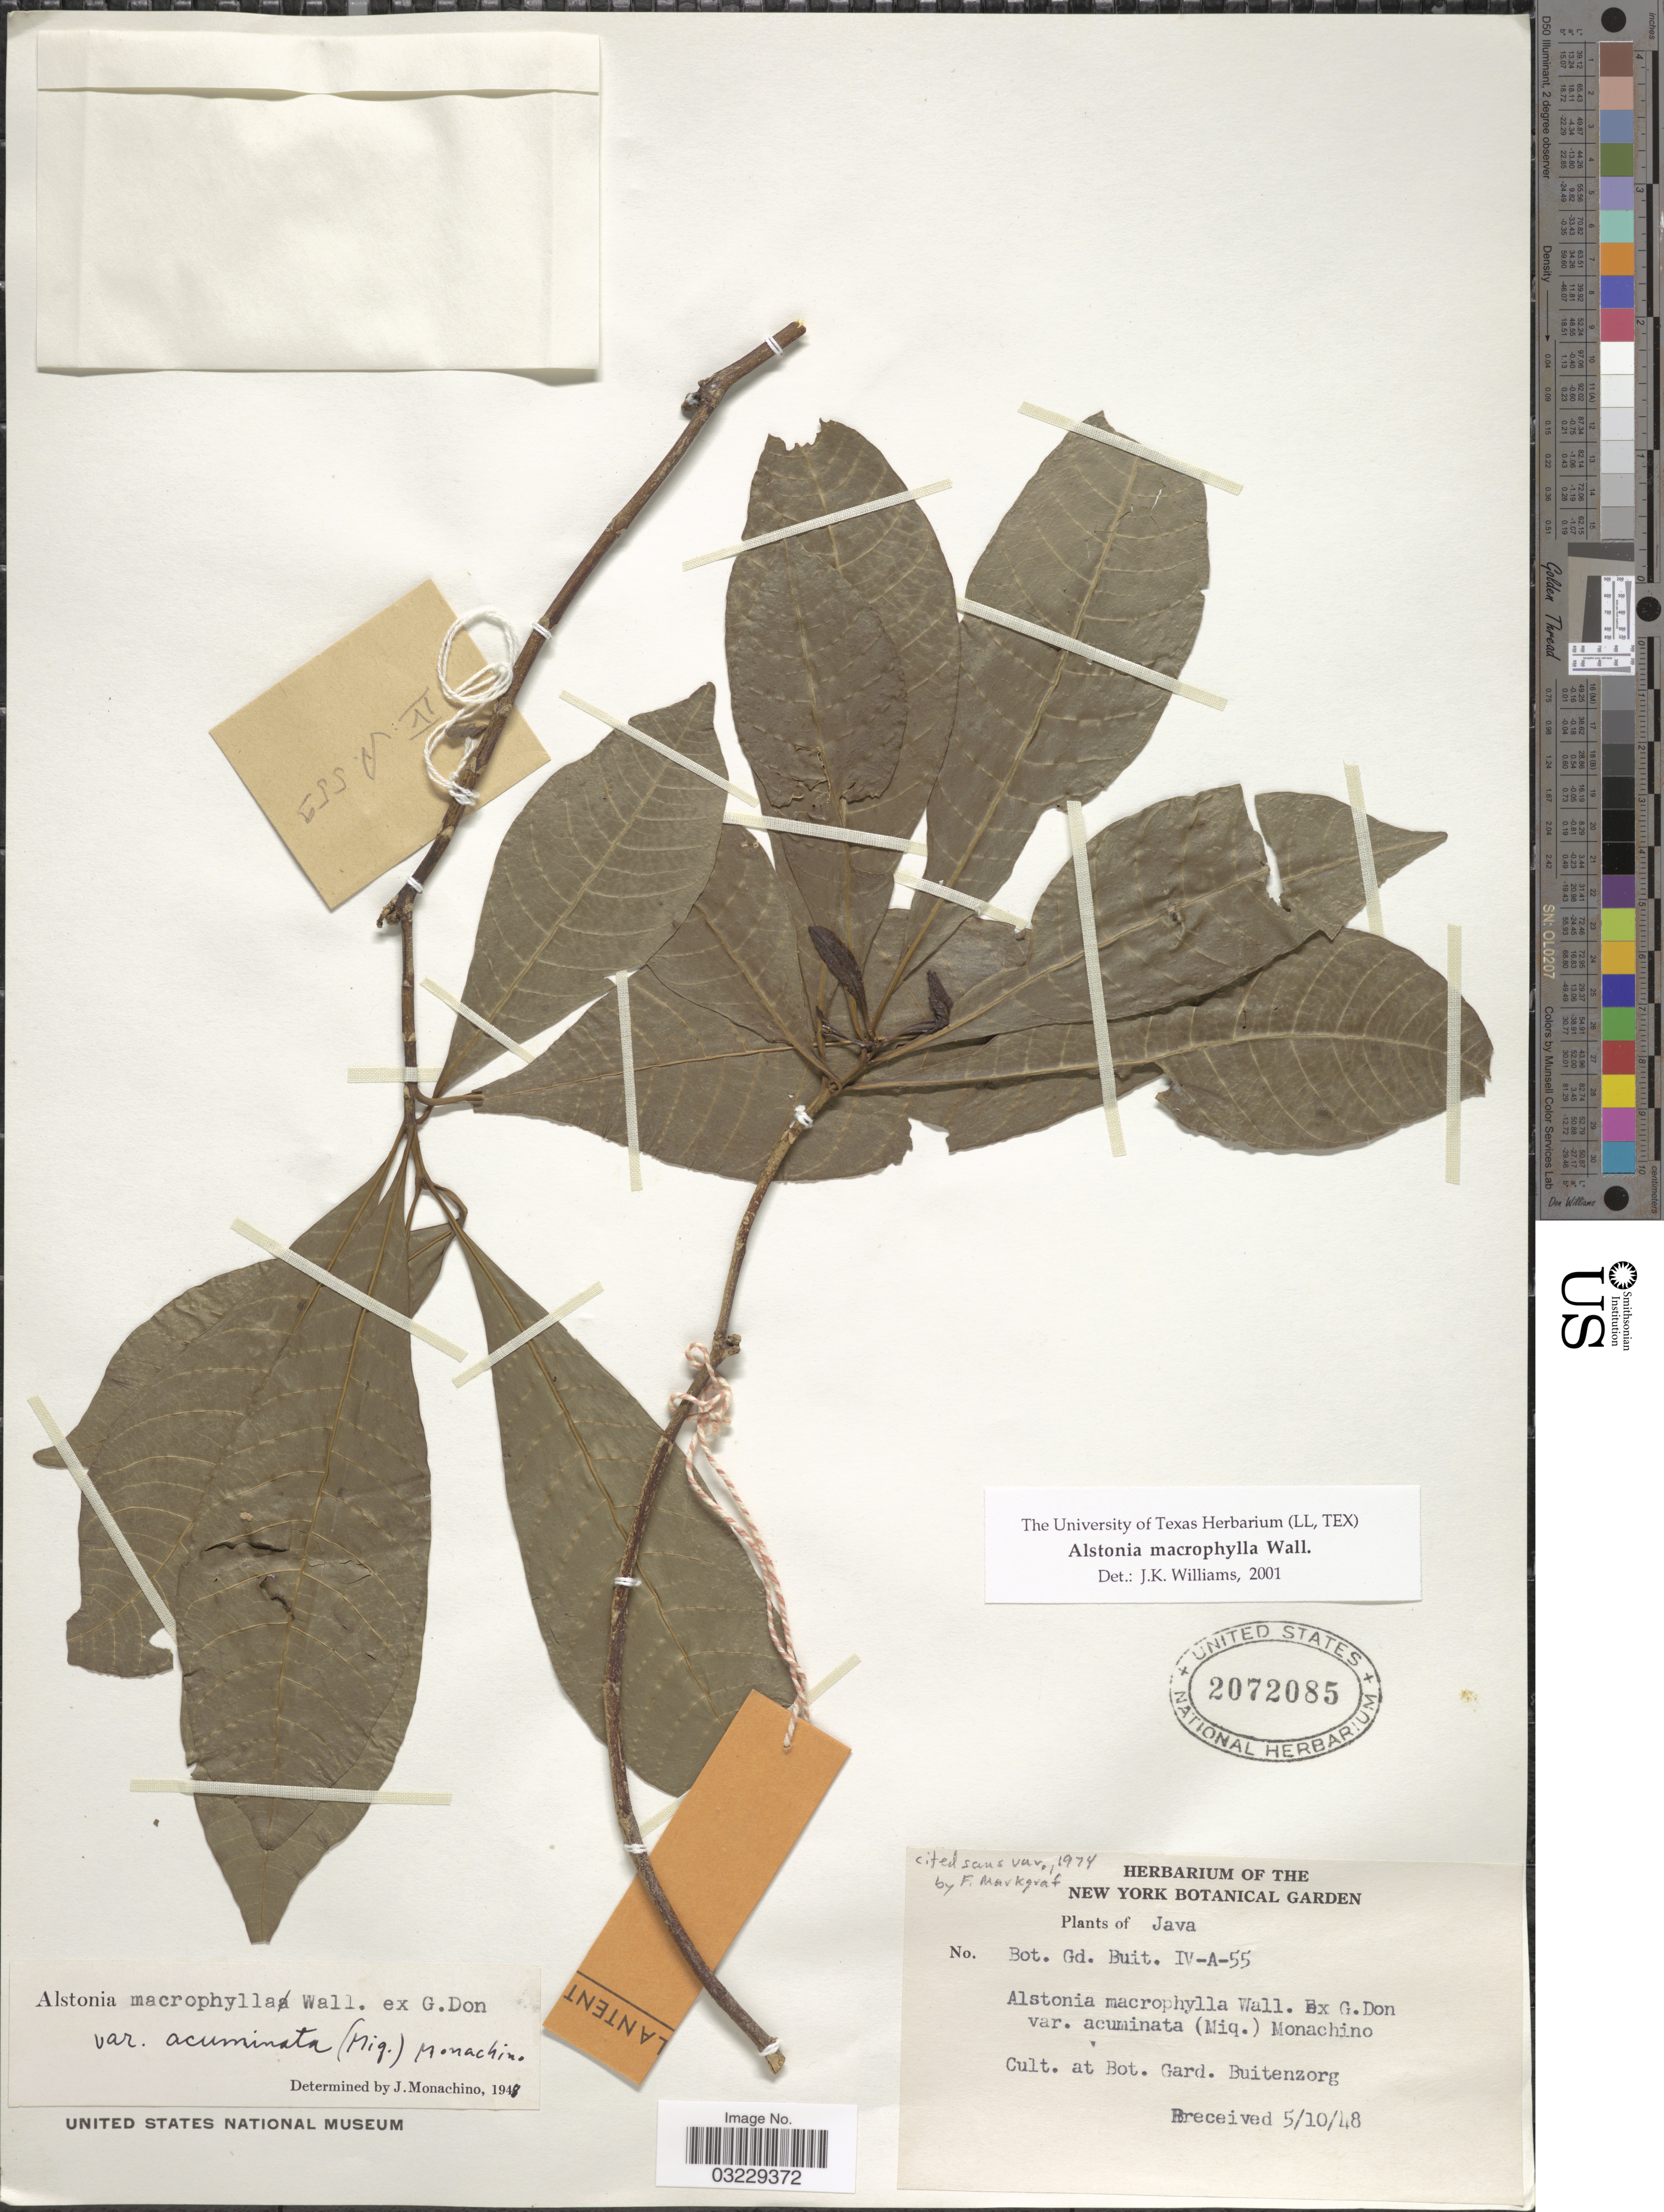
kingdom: Plantae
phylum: Tracheophyta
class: Magnoliopsida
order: Gentianales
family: Apocynaceae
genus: Alstonia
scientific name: Alstonia macrophylla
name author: Wall. ex G. Don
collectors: New York Botanical Gardens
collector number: Bot. Gd. Buit. IV-A-55 ?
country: Indonesia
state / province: Java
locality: Bot. Gard. Buitenzorg.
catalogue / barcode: US 2072085